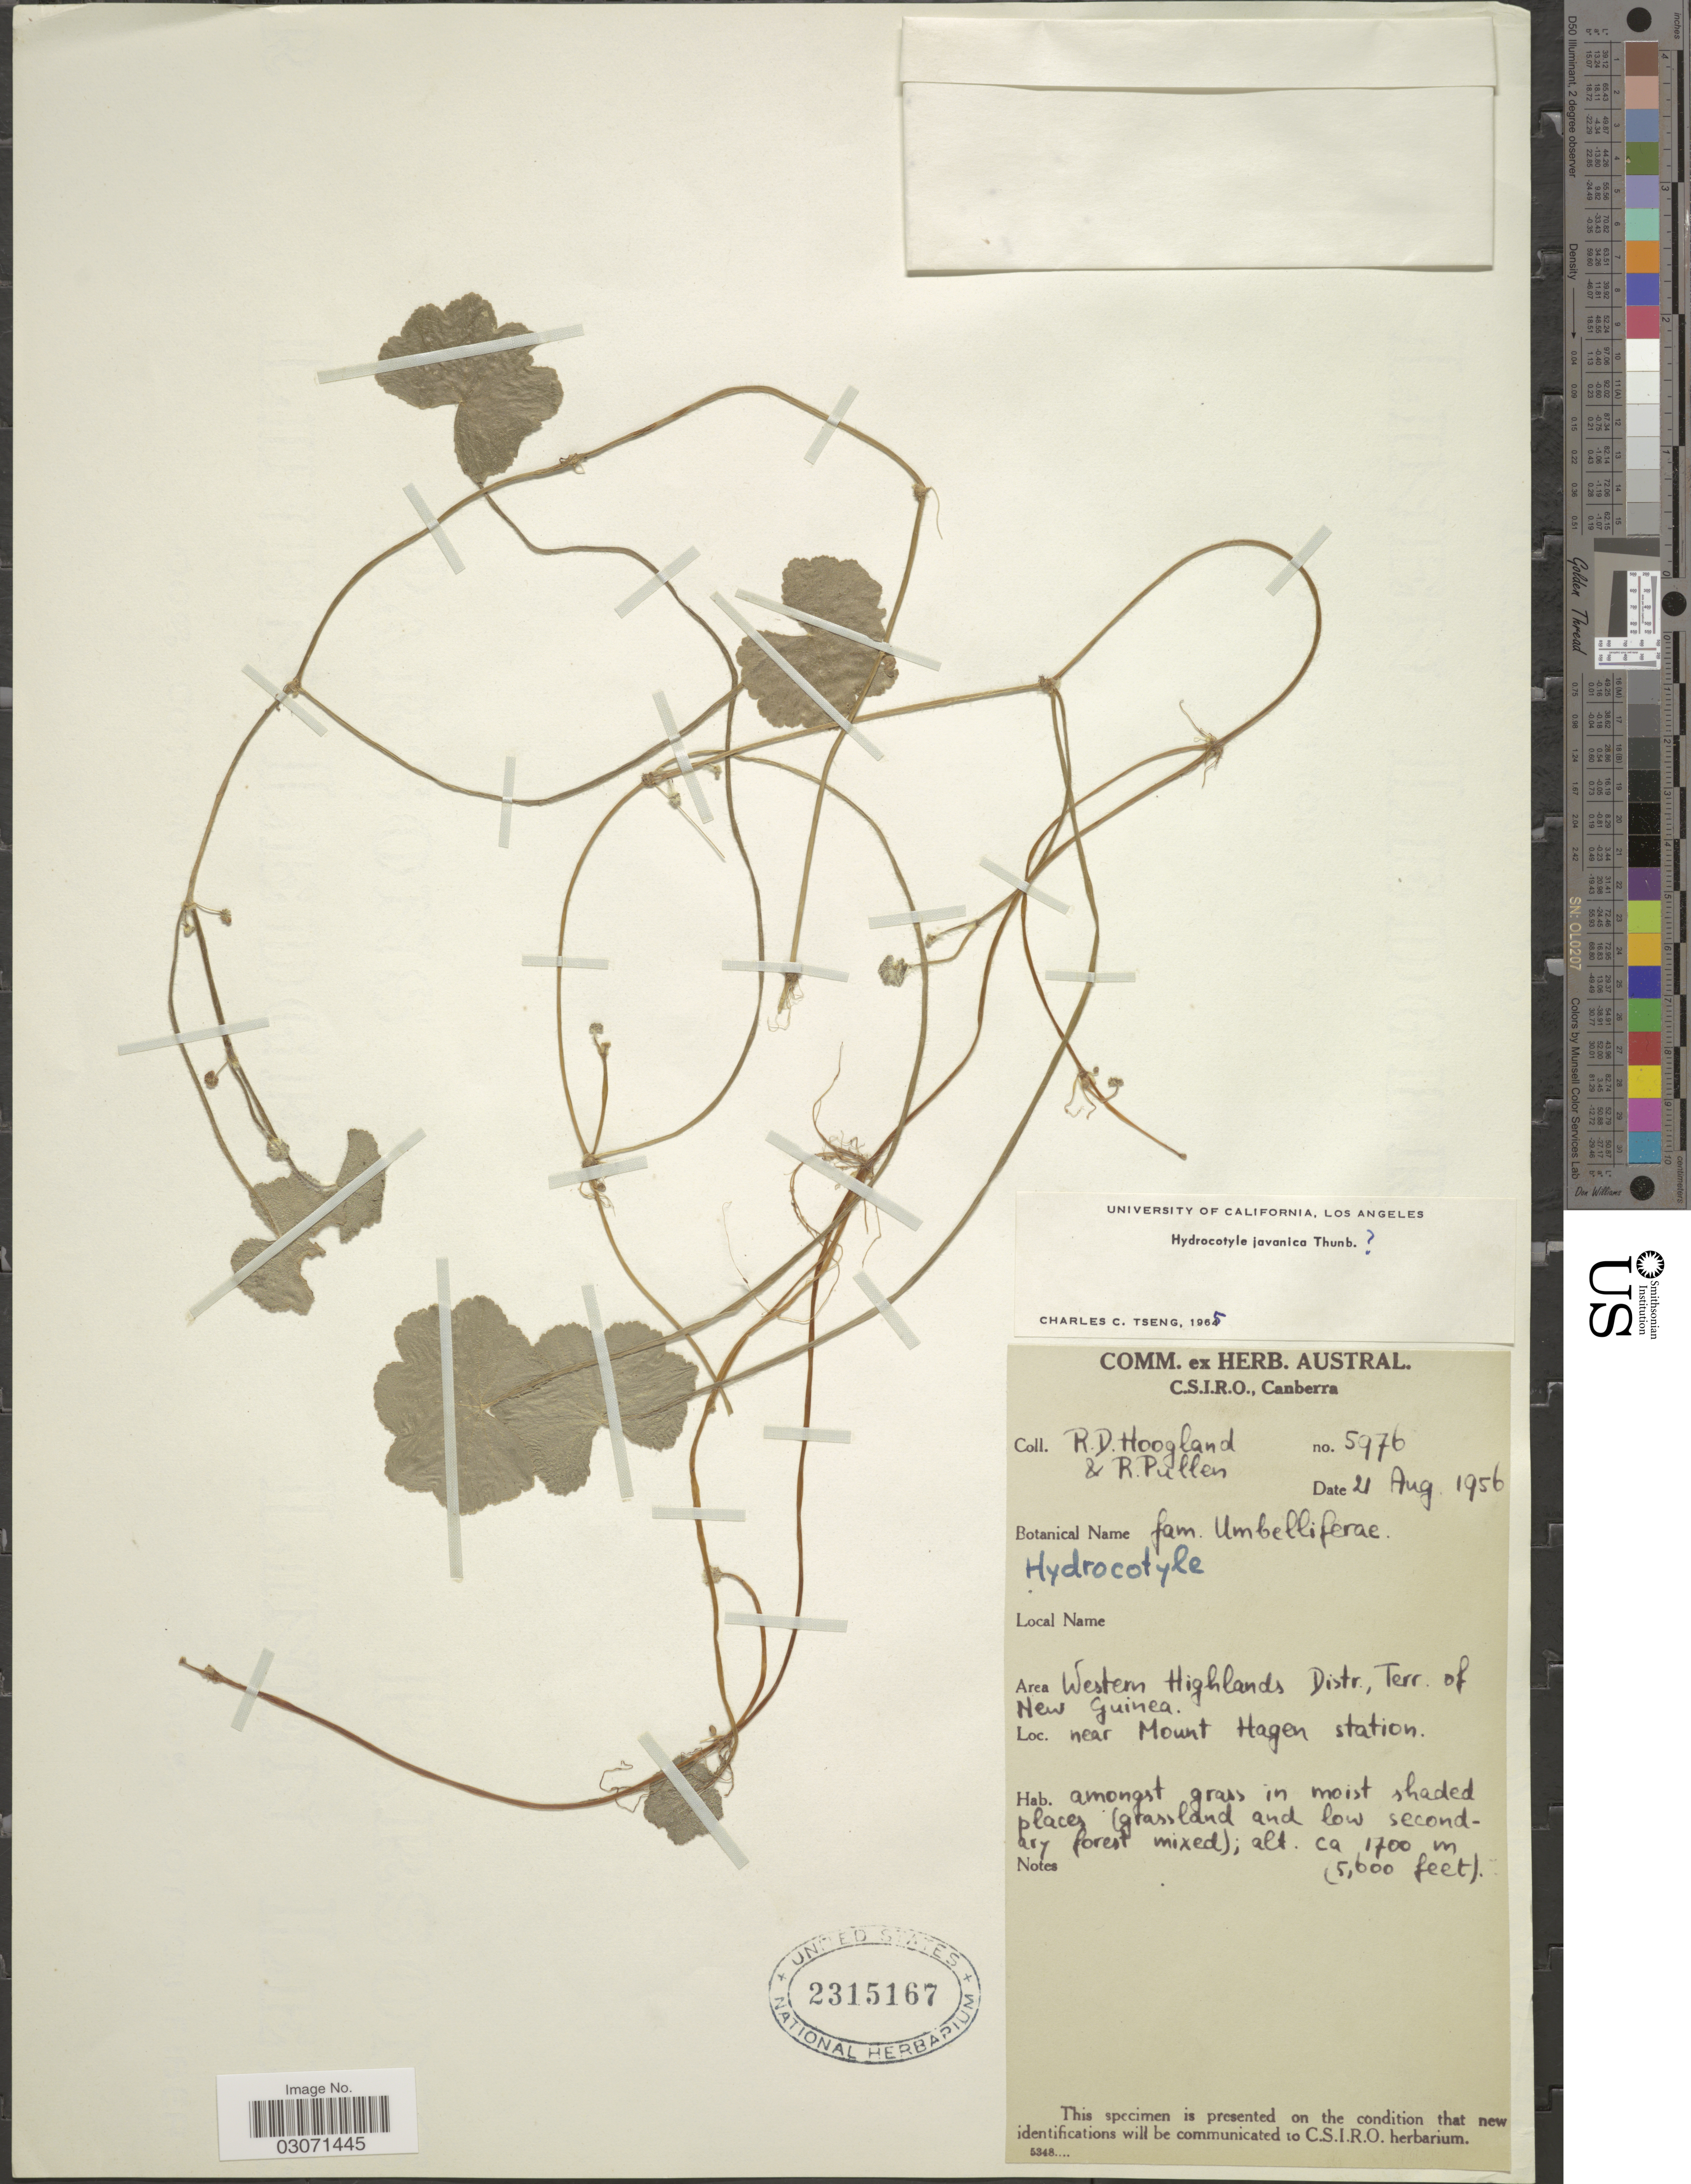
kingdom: Plantae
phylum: Tracheophyta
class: Magnoliopsida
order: Apiales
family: Araliaceae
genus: Hydrocotyle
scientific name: Hydrocotyle javanica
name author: Thunb.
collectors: R. D. Hoogland & R. Pullen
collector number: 5976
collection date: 1956-08-21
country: Papua New Guinea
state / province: Western Highlands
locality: Area Western Highlands Distr., Terr. of New Guinea. Near Mount Hagen station.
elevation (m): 1700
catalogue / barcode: US 2315167